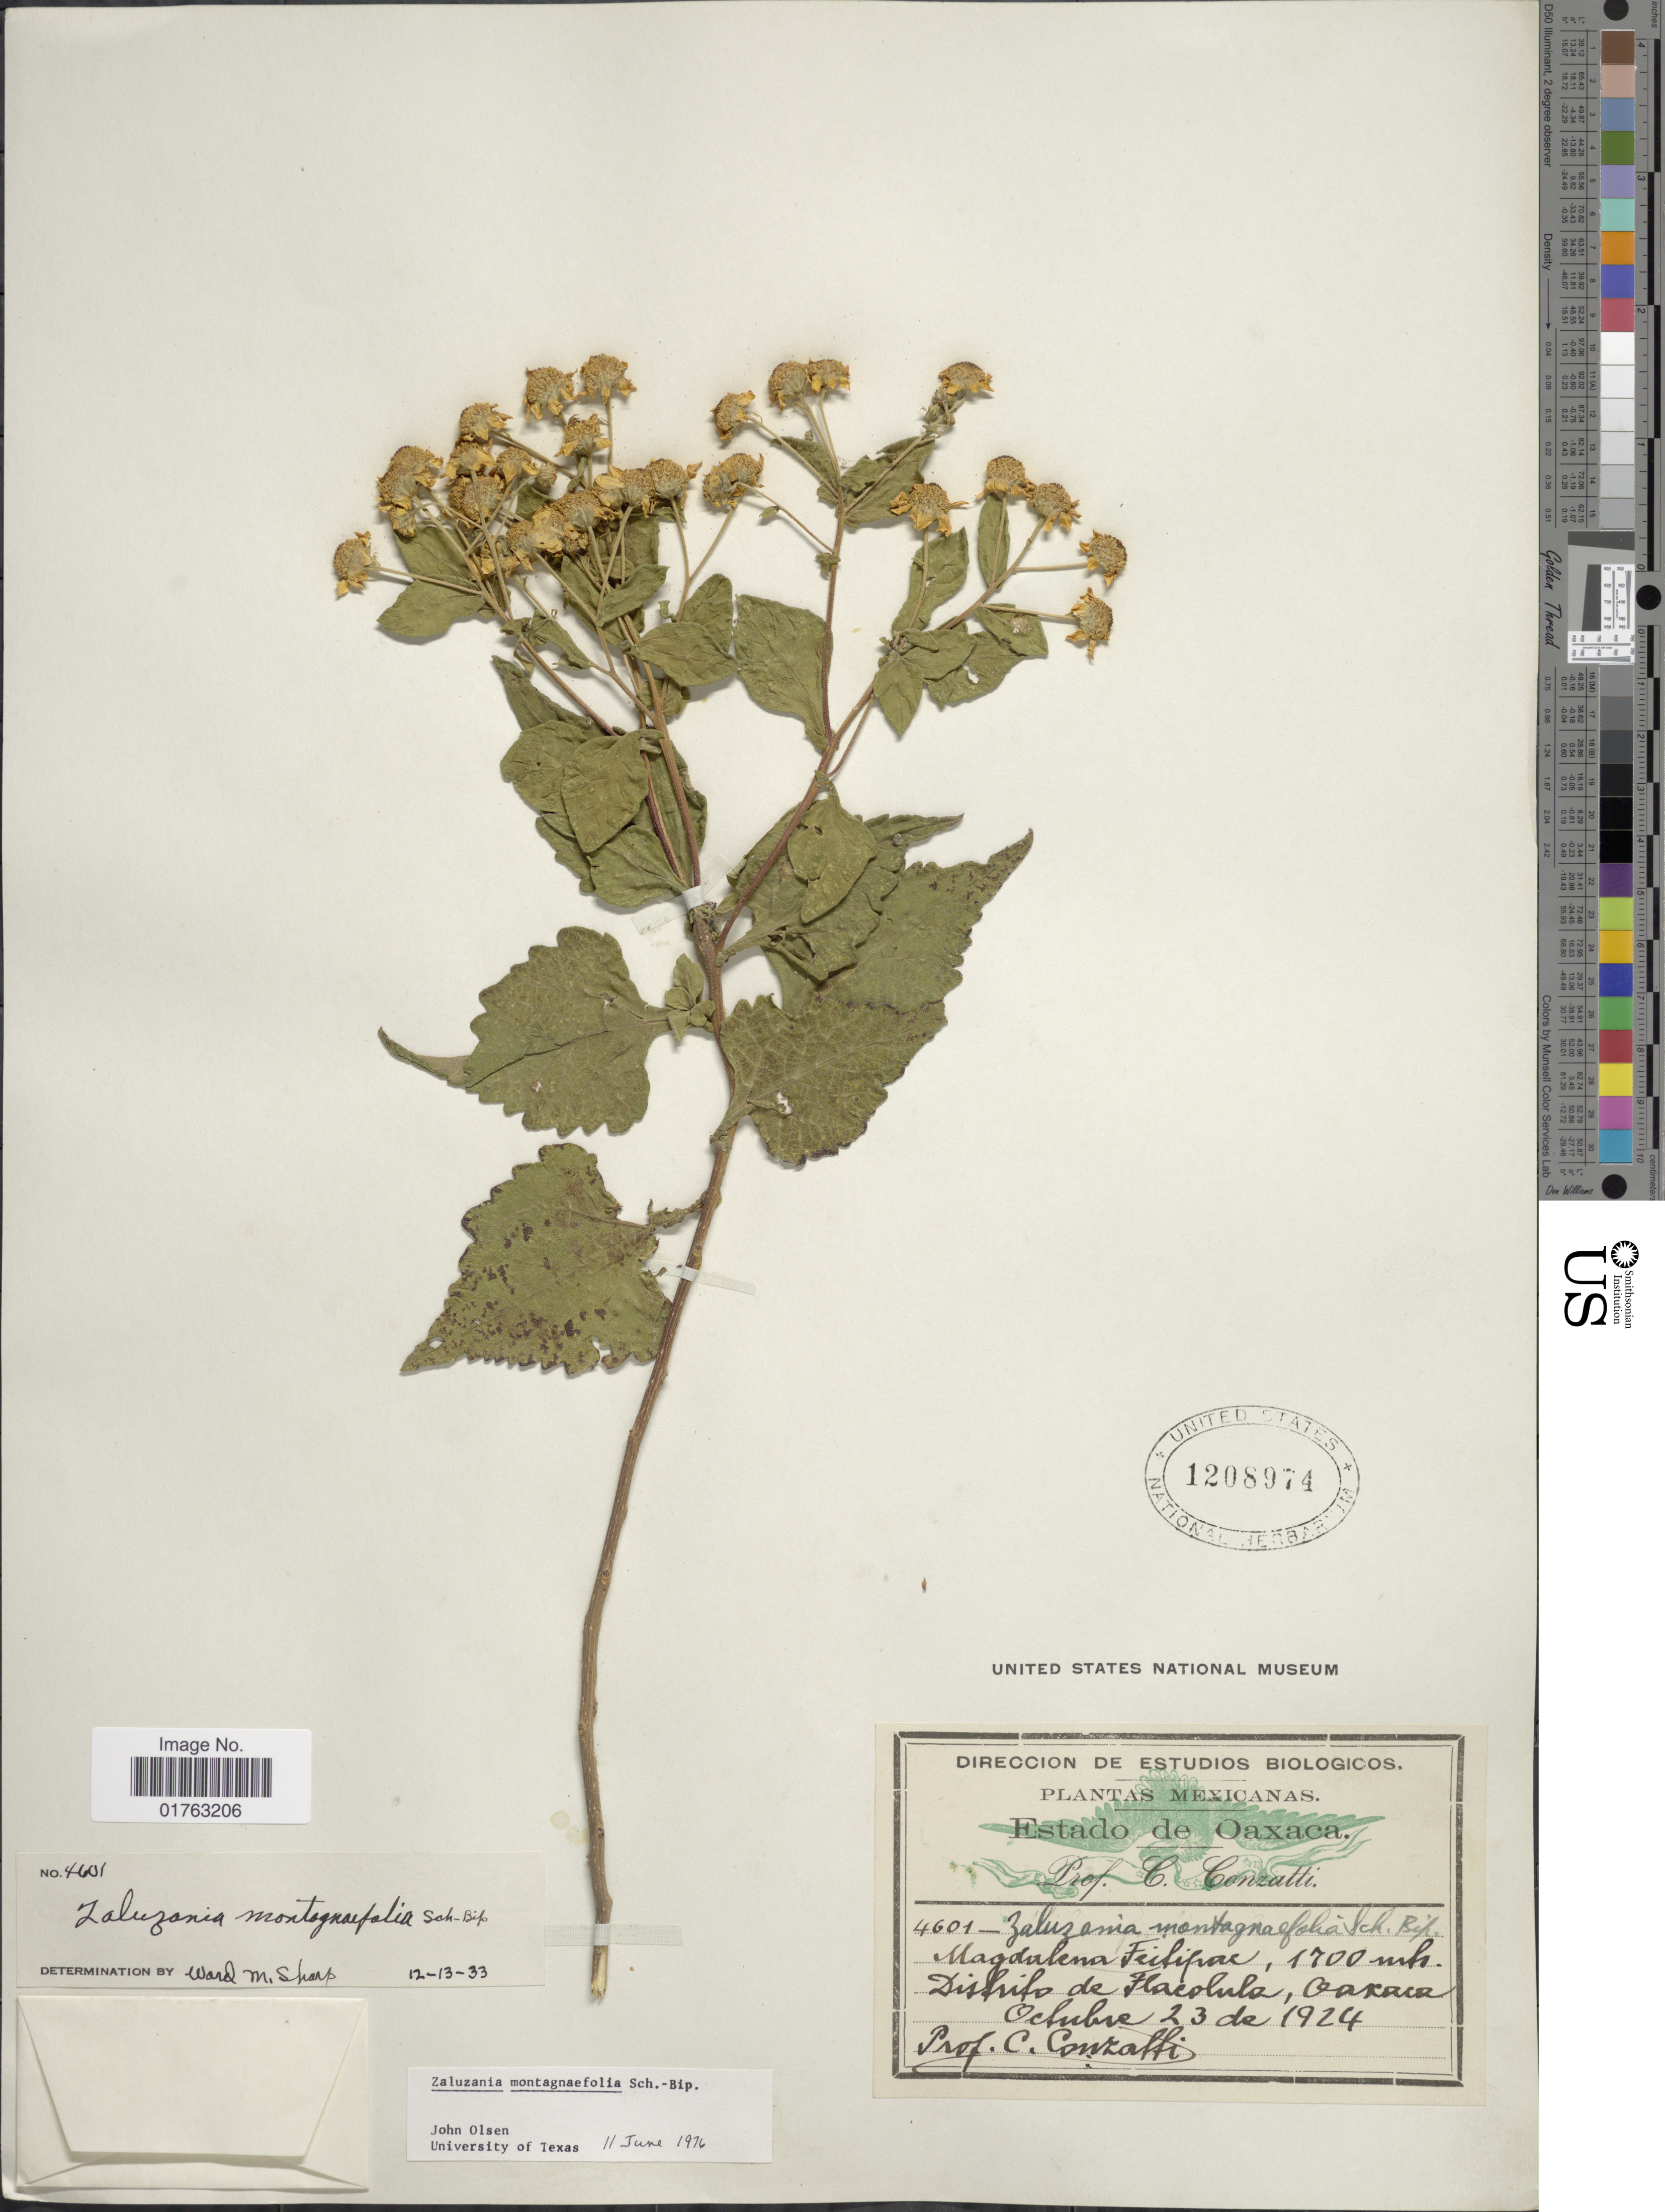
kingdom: Plantae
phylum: Tracheophyta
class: Magnoliopsida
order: Asterales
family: Asteraceae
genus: Zaluzania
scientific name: Zaluzania montagnaefolia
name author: Sch. Bip.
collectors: C. Conzatti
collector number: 4601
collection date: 1924-10-23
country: Mexico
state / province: Oaxaca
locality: Magdalena Felipax, Distrito de Flacolula, Oaxaca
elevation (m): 1700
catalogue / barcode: US 1208974